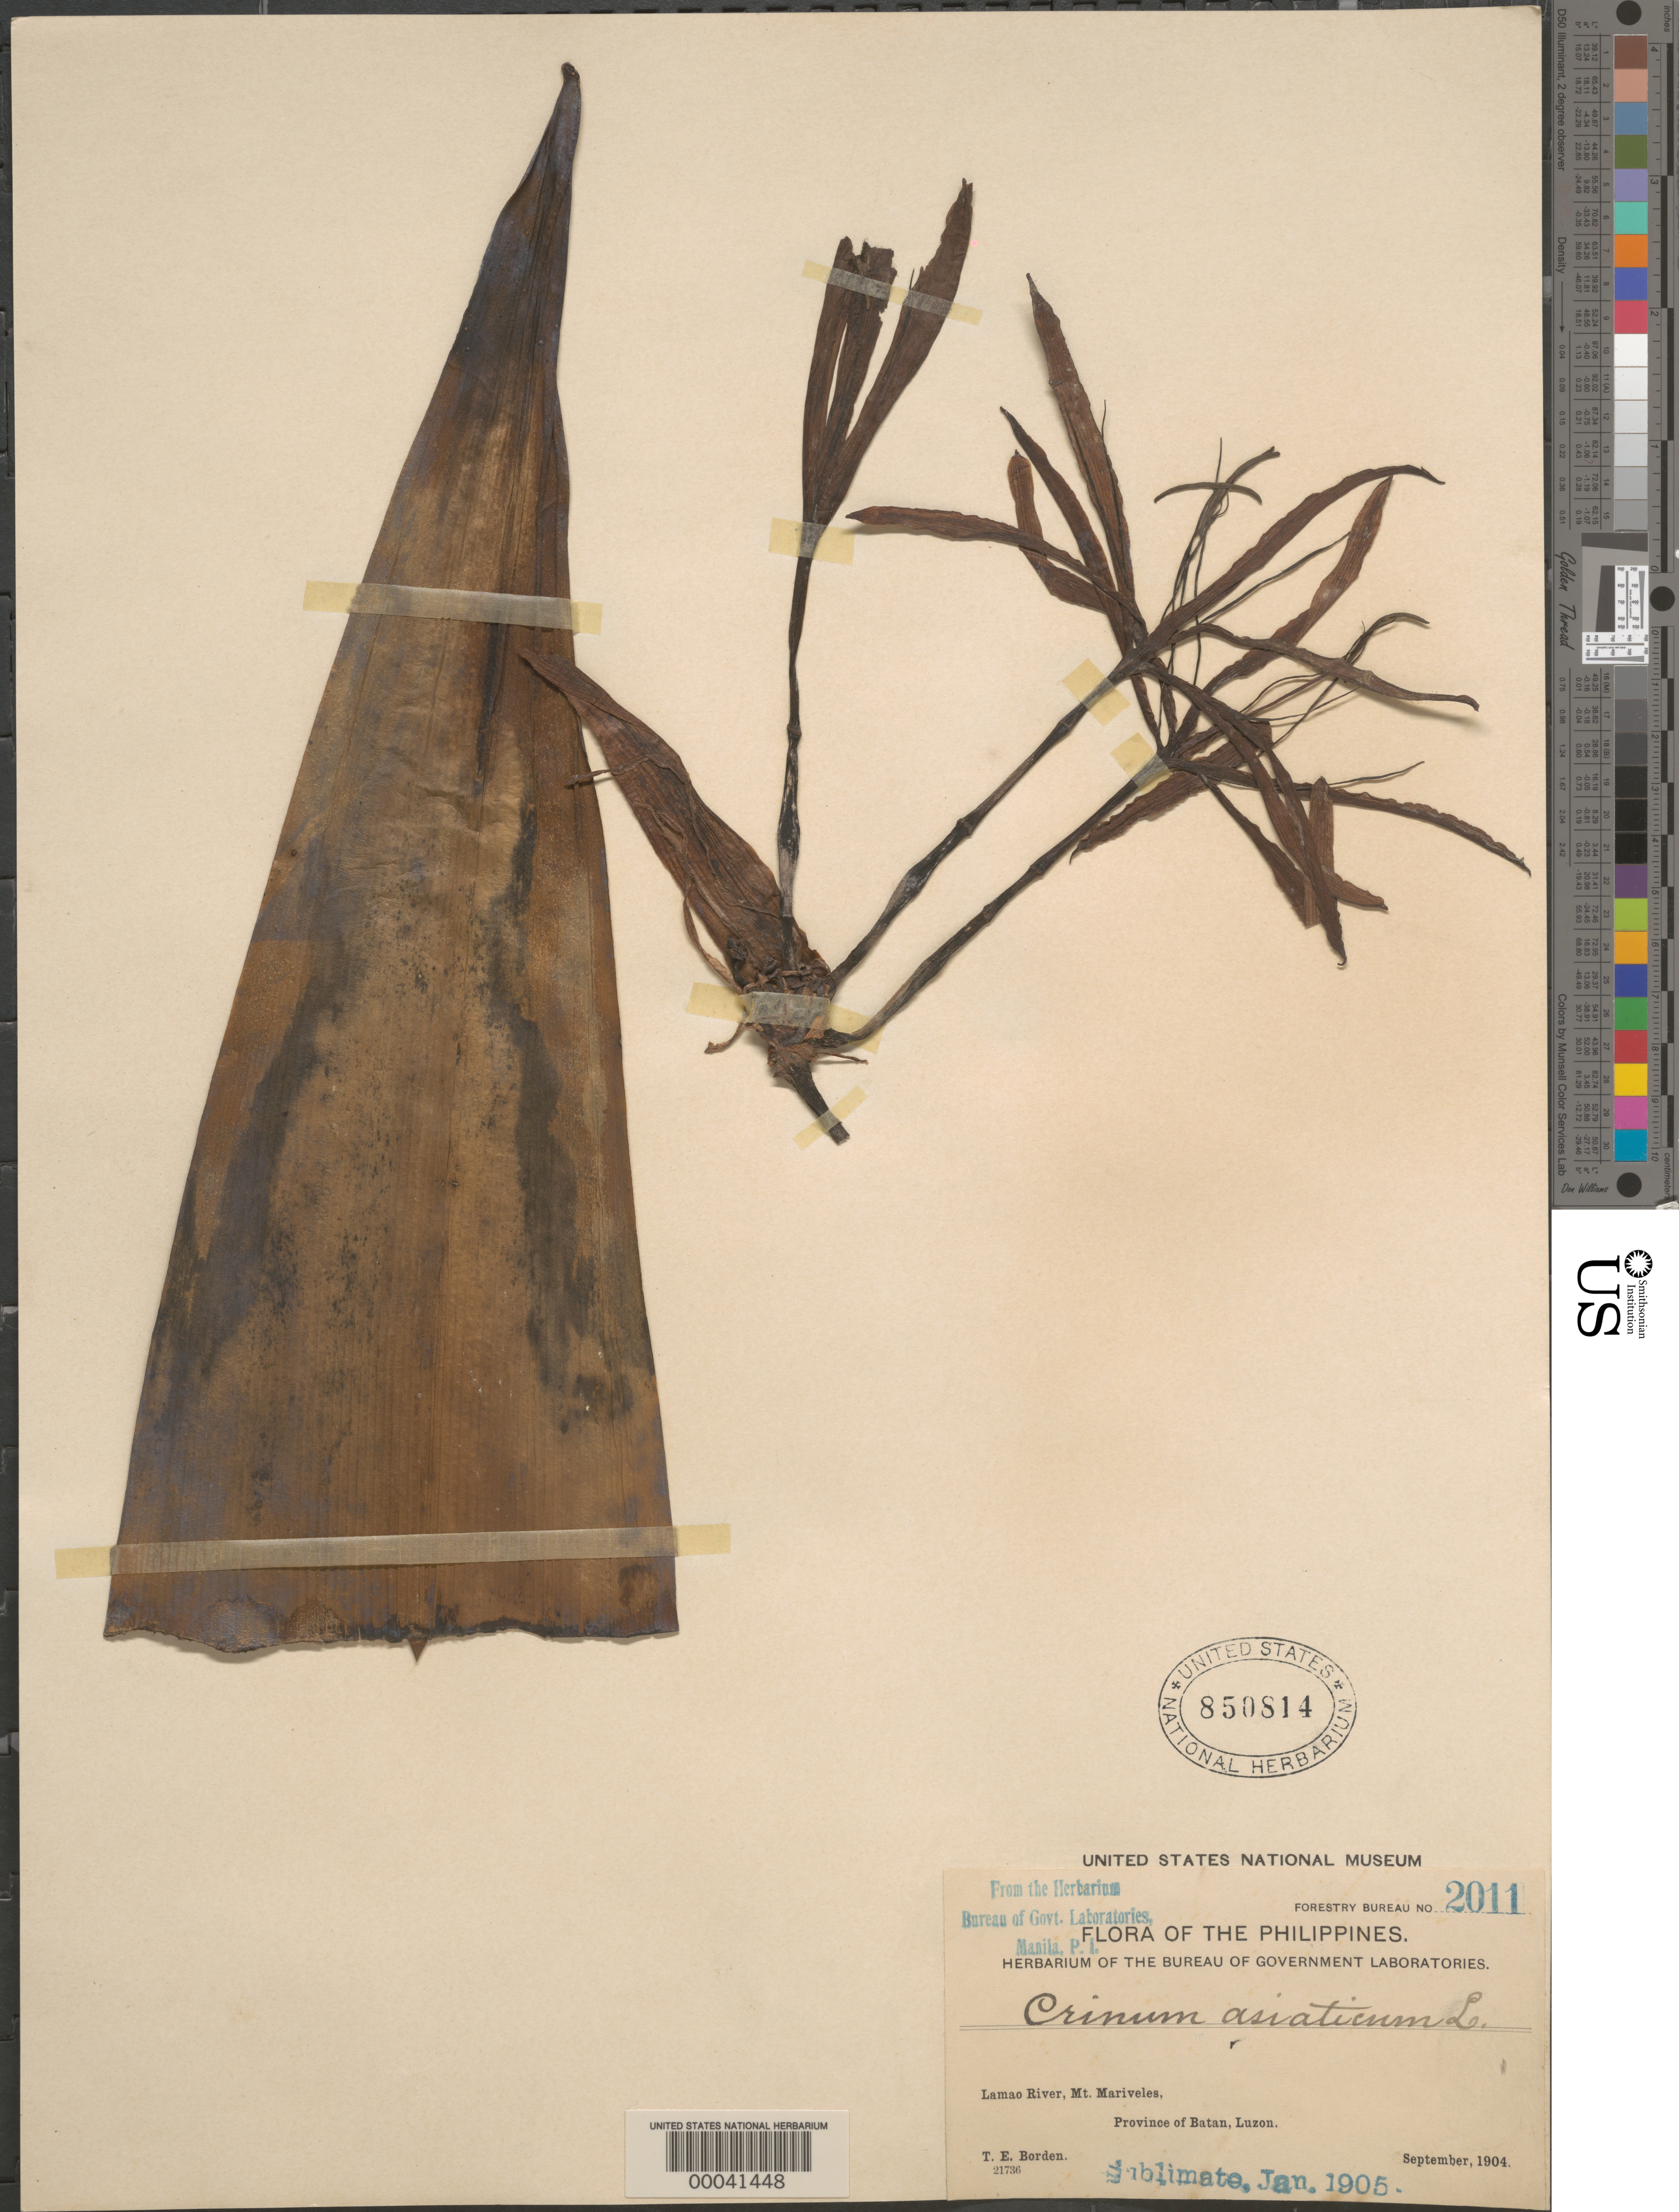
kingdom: Plantae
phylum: Tracheophyta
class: Liliopsida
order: Asparagales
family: Amaryllidaceae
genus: Crinum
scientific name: Crinum asiaticum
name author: L.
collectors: T. E. Borden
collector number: Forestry Bureau 2011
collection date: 1904-09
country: Philippines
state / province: Cagayan Valley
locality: Lamao River, Mt. Mariveles, Province of Batan, Luzon.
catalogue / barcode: US 850814